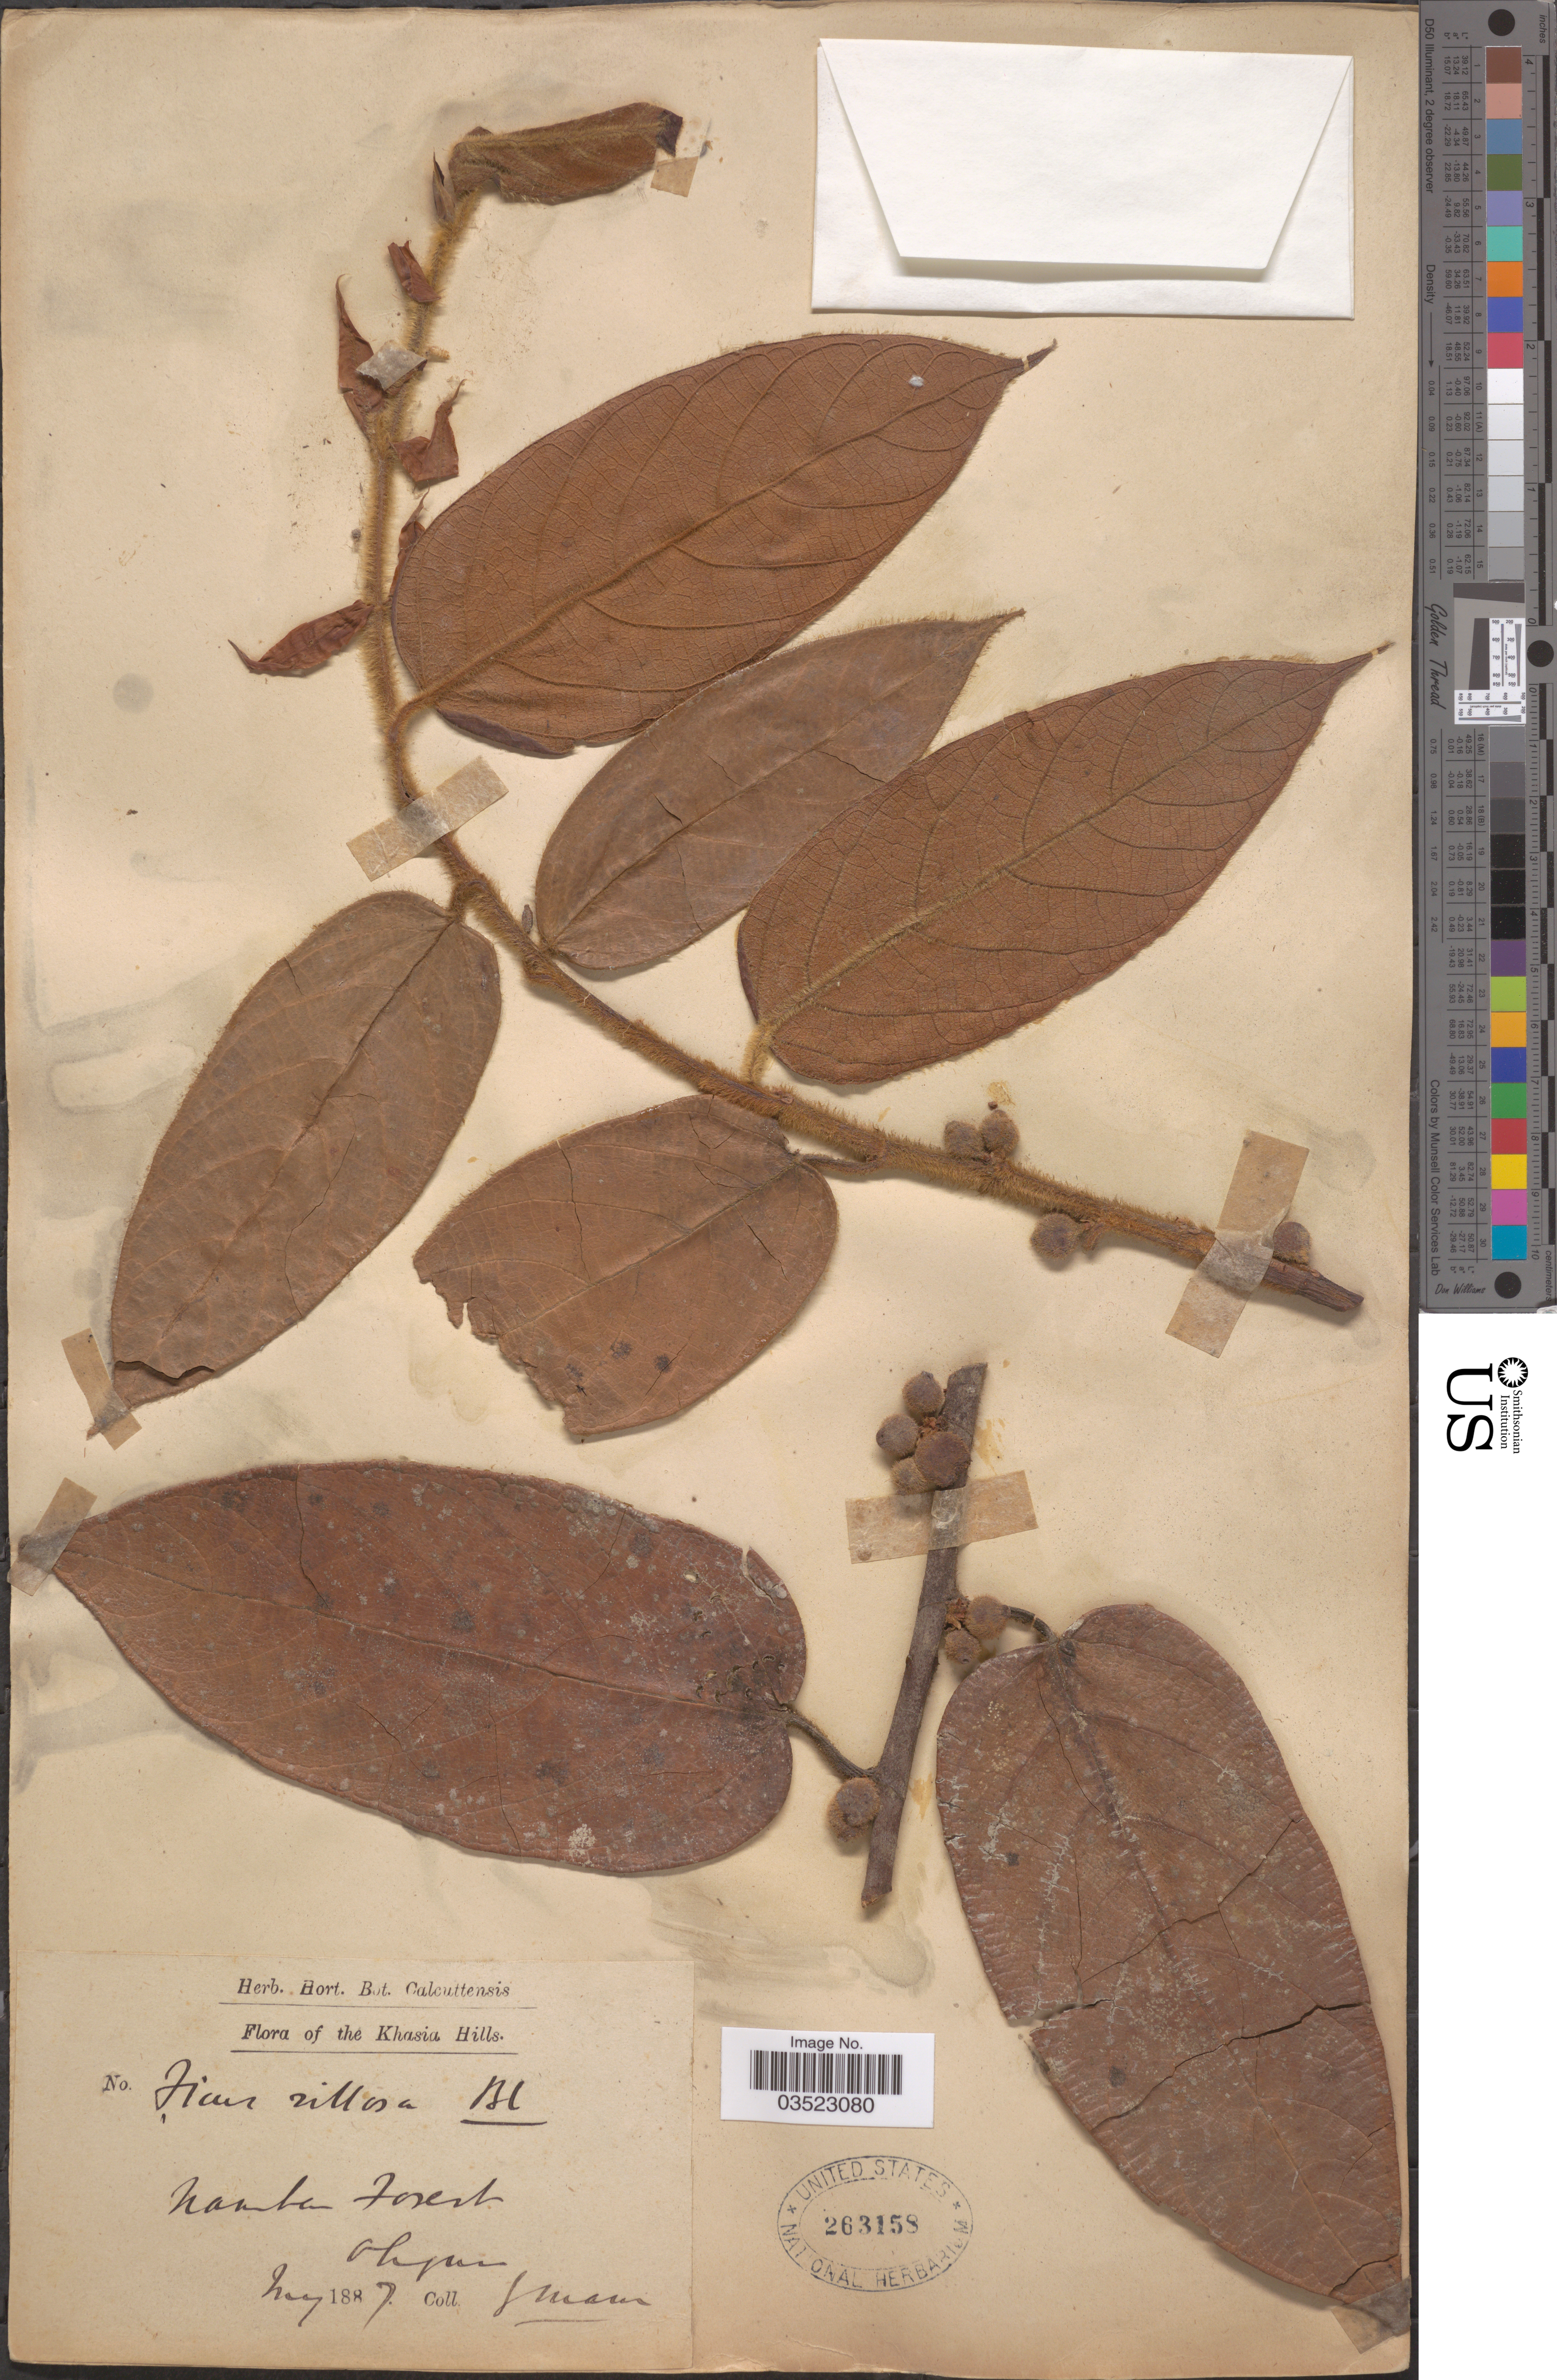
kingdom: Plantae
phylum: Tracheophyta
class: Magnoliopsida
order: Rosales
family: Moraceae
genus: Ficus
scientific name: Ficus villosa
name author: Blume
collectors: J. Mann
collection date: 1887-05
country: India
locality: Khasia Hills. Namba Forest.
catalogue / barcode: US 263158